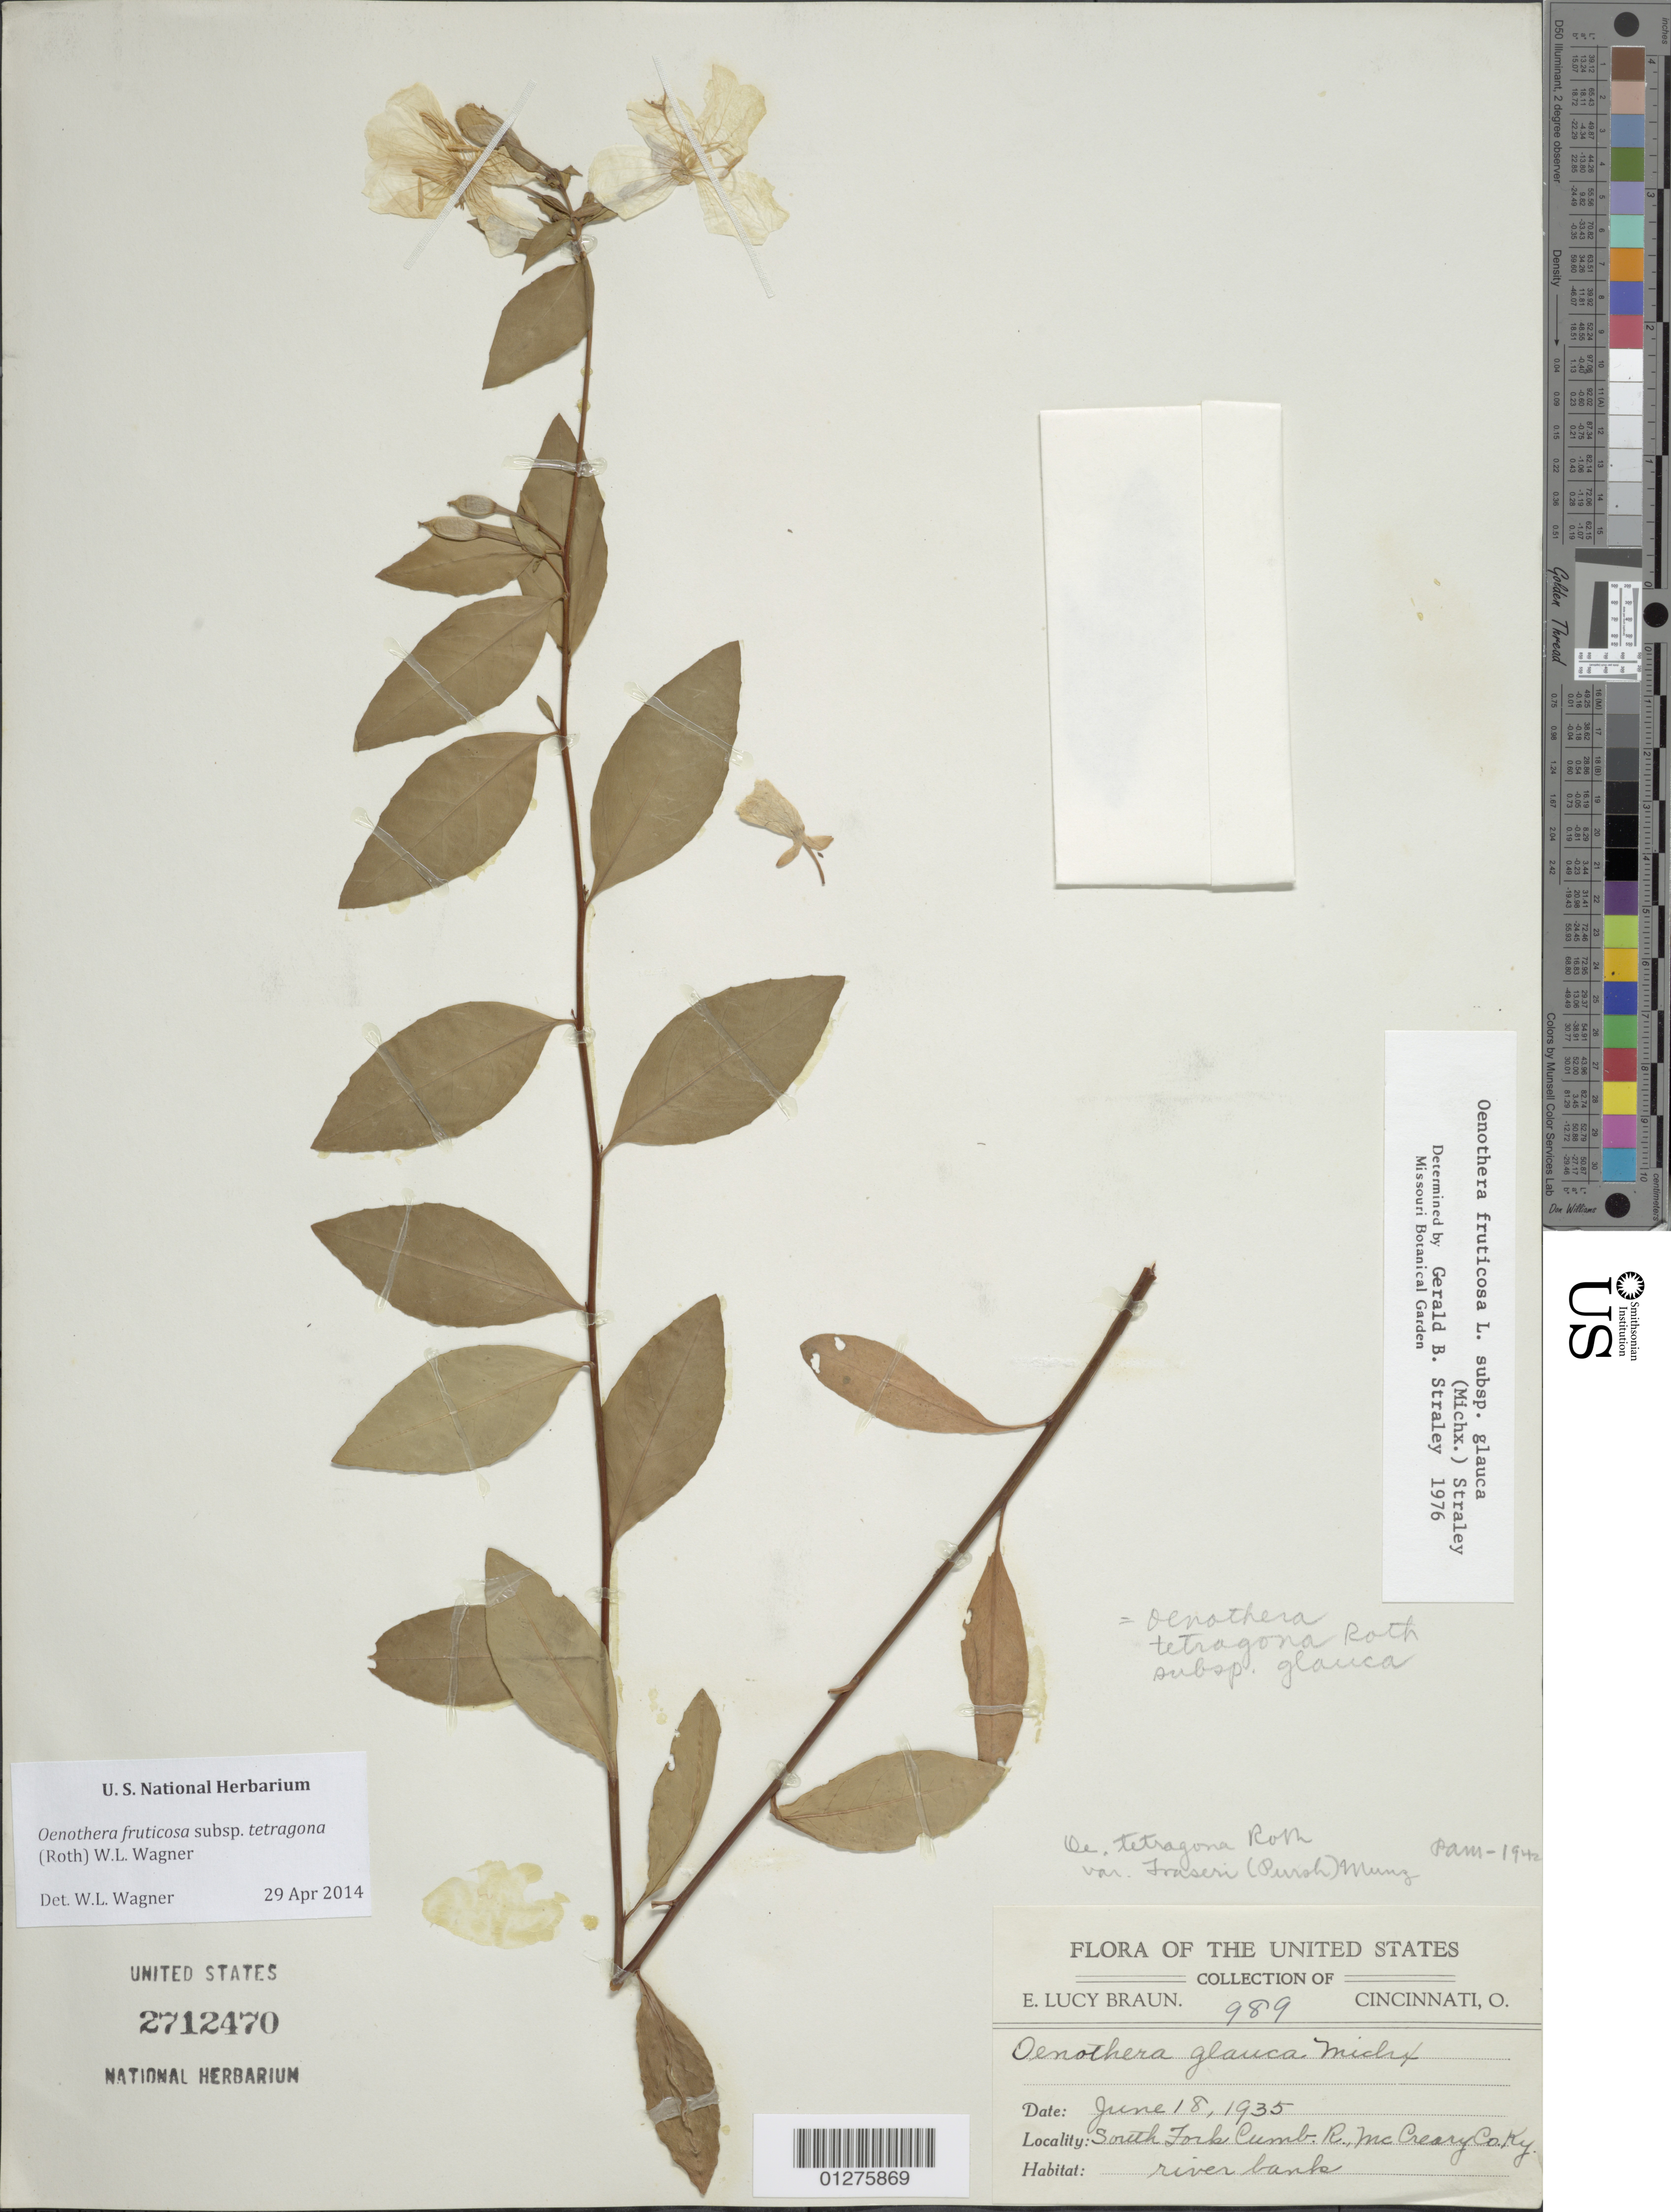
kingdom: Plantae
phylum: Tracheophyta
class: Magnoliopsida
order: Myrtales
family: Onagraceae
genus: Oenothera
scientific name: Oenothera fruticosa subsp. tetragona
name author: (Roth) W.L. Wagner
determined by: Wagner, W. L., (BOT), Smithsonian Institution - National Museum of Natural History (UNITED STATES)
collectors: E. L. Braun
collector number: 989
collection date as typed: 18 Jun 1935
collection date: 1935-06-18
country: United States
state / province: Kentucky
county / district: Mccreary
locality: South fork, Cumb. R.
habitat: River bank.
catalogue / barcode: US 2712470